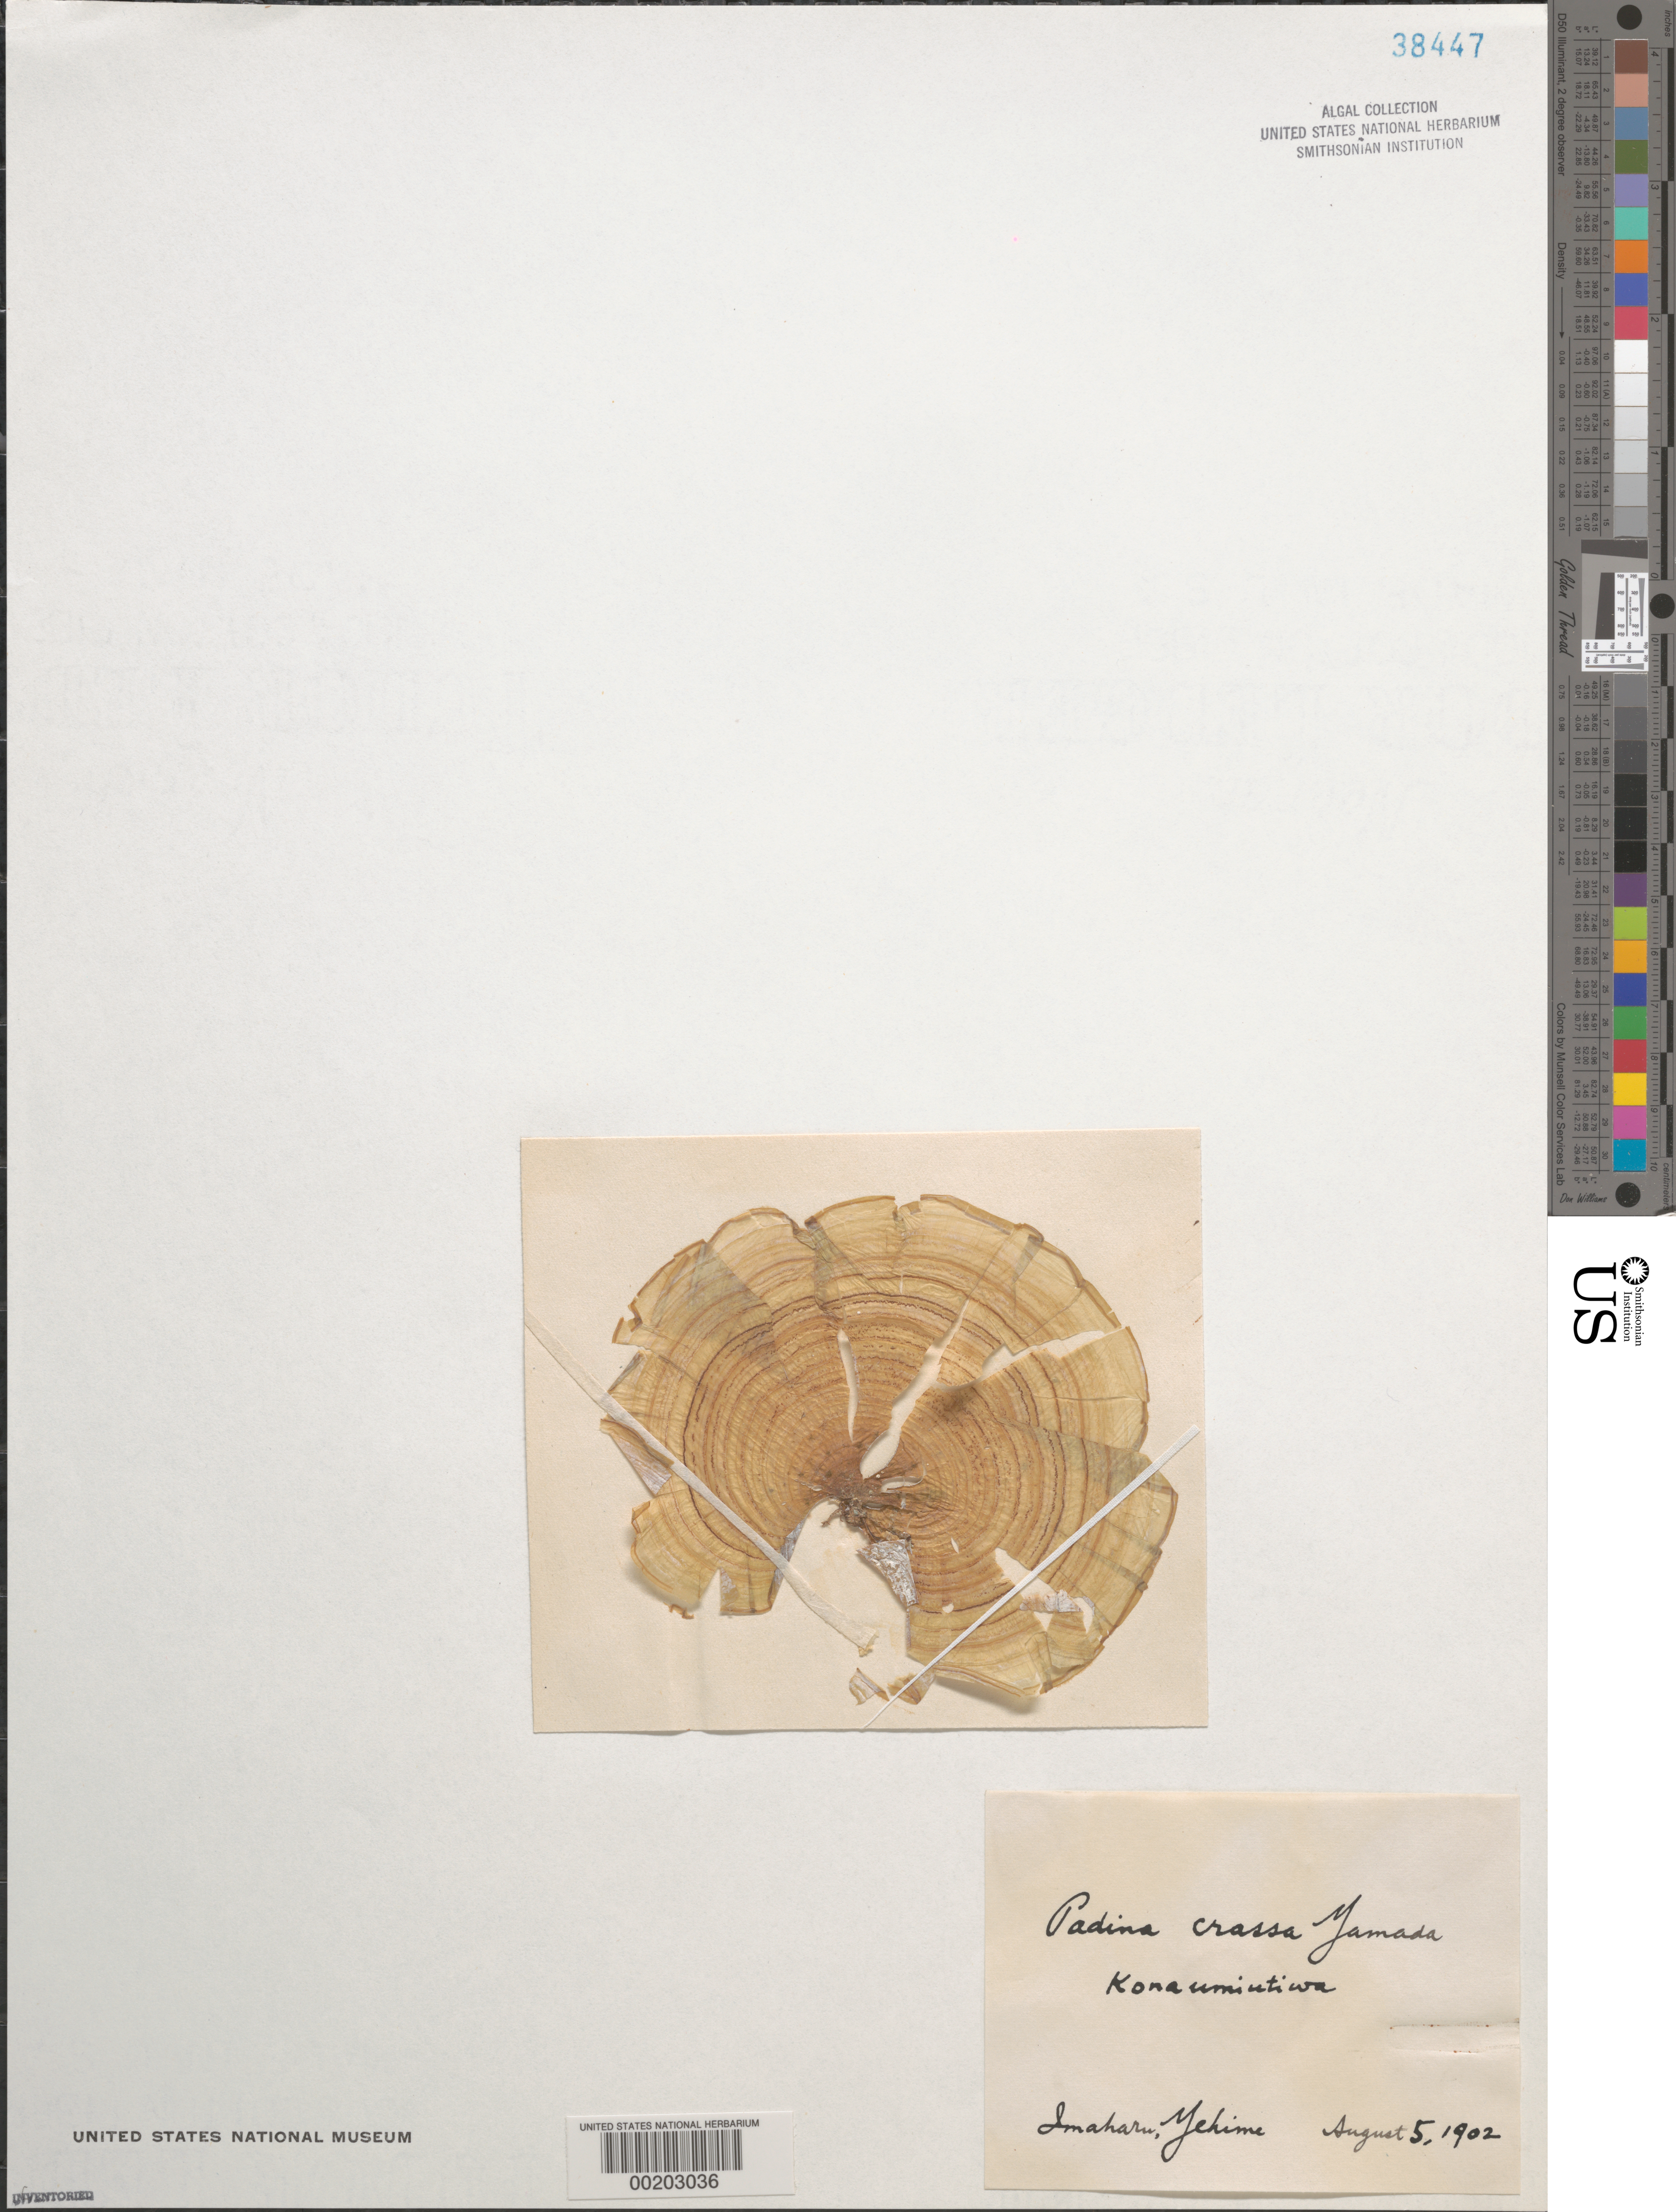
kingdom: Chromista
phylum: Ochrophyta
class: Phaeophyceae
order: Dictyotales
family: Dictyotaceae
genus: Padina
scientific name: Padina gymnospora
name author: (Kütz.) O.G. Sond.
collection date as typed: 05 Aug 1902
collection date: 1902-08-05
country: Japan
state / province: Ehime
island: Shikoku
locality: Imaharu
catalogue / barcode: US 38447